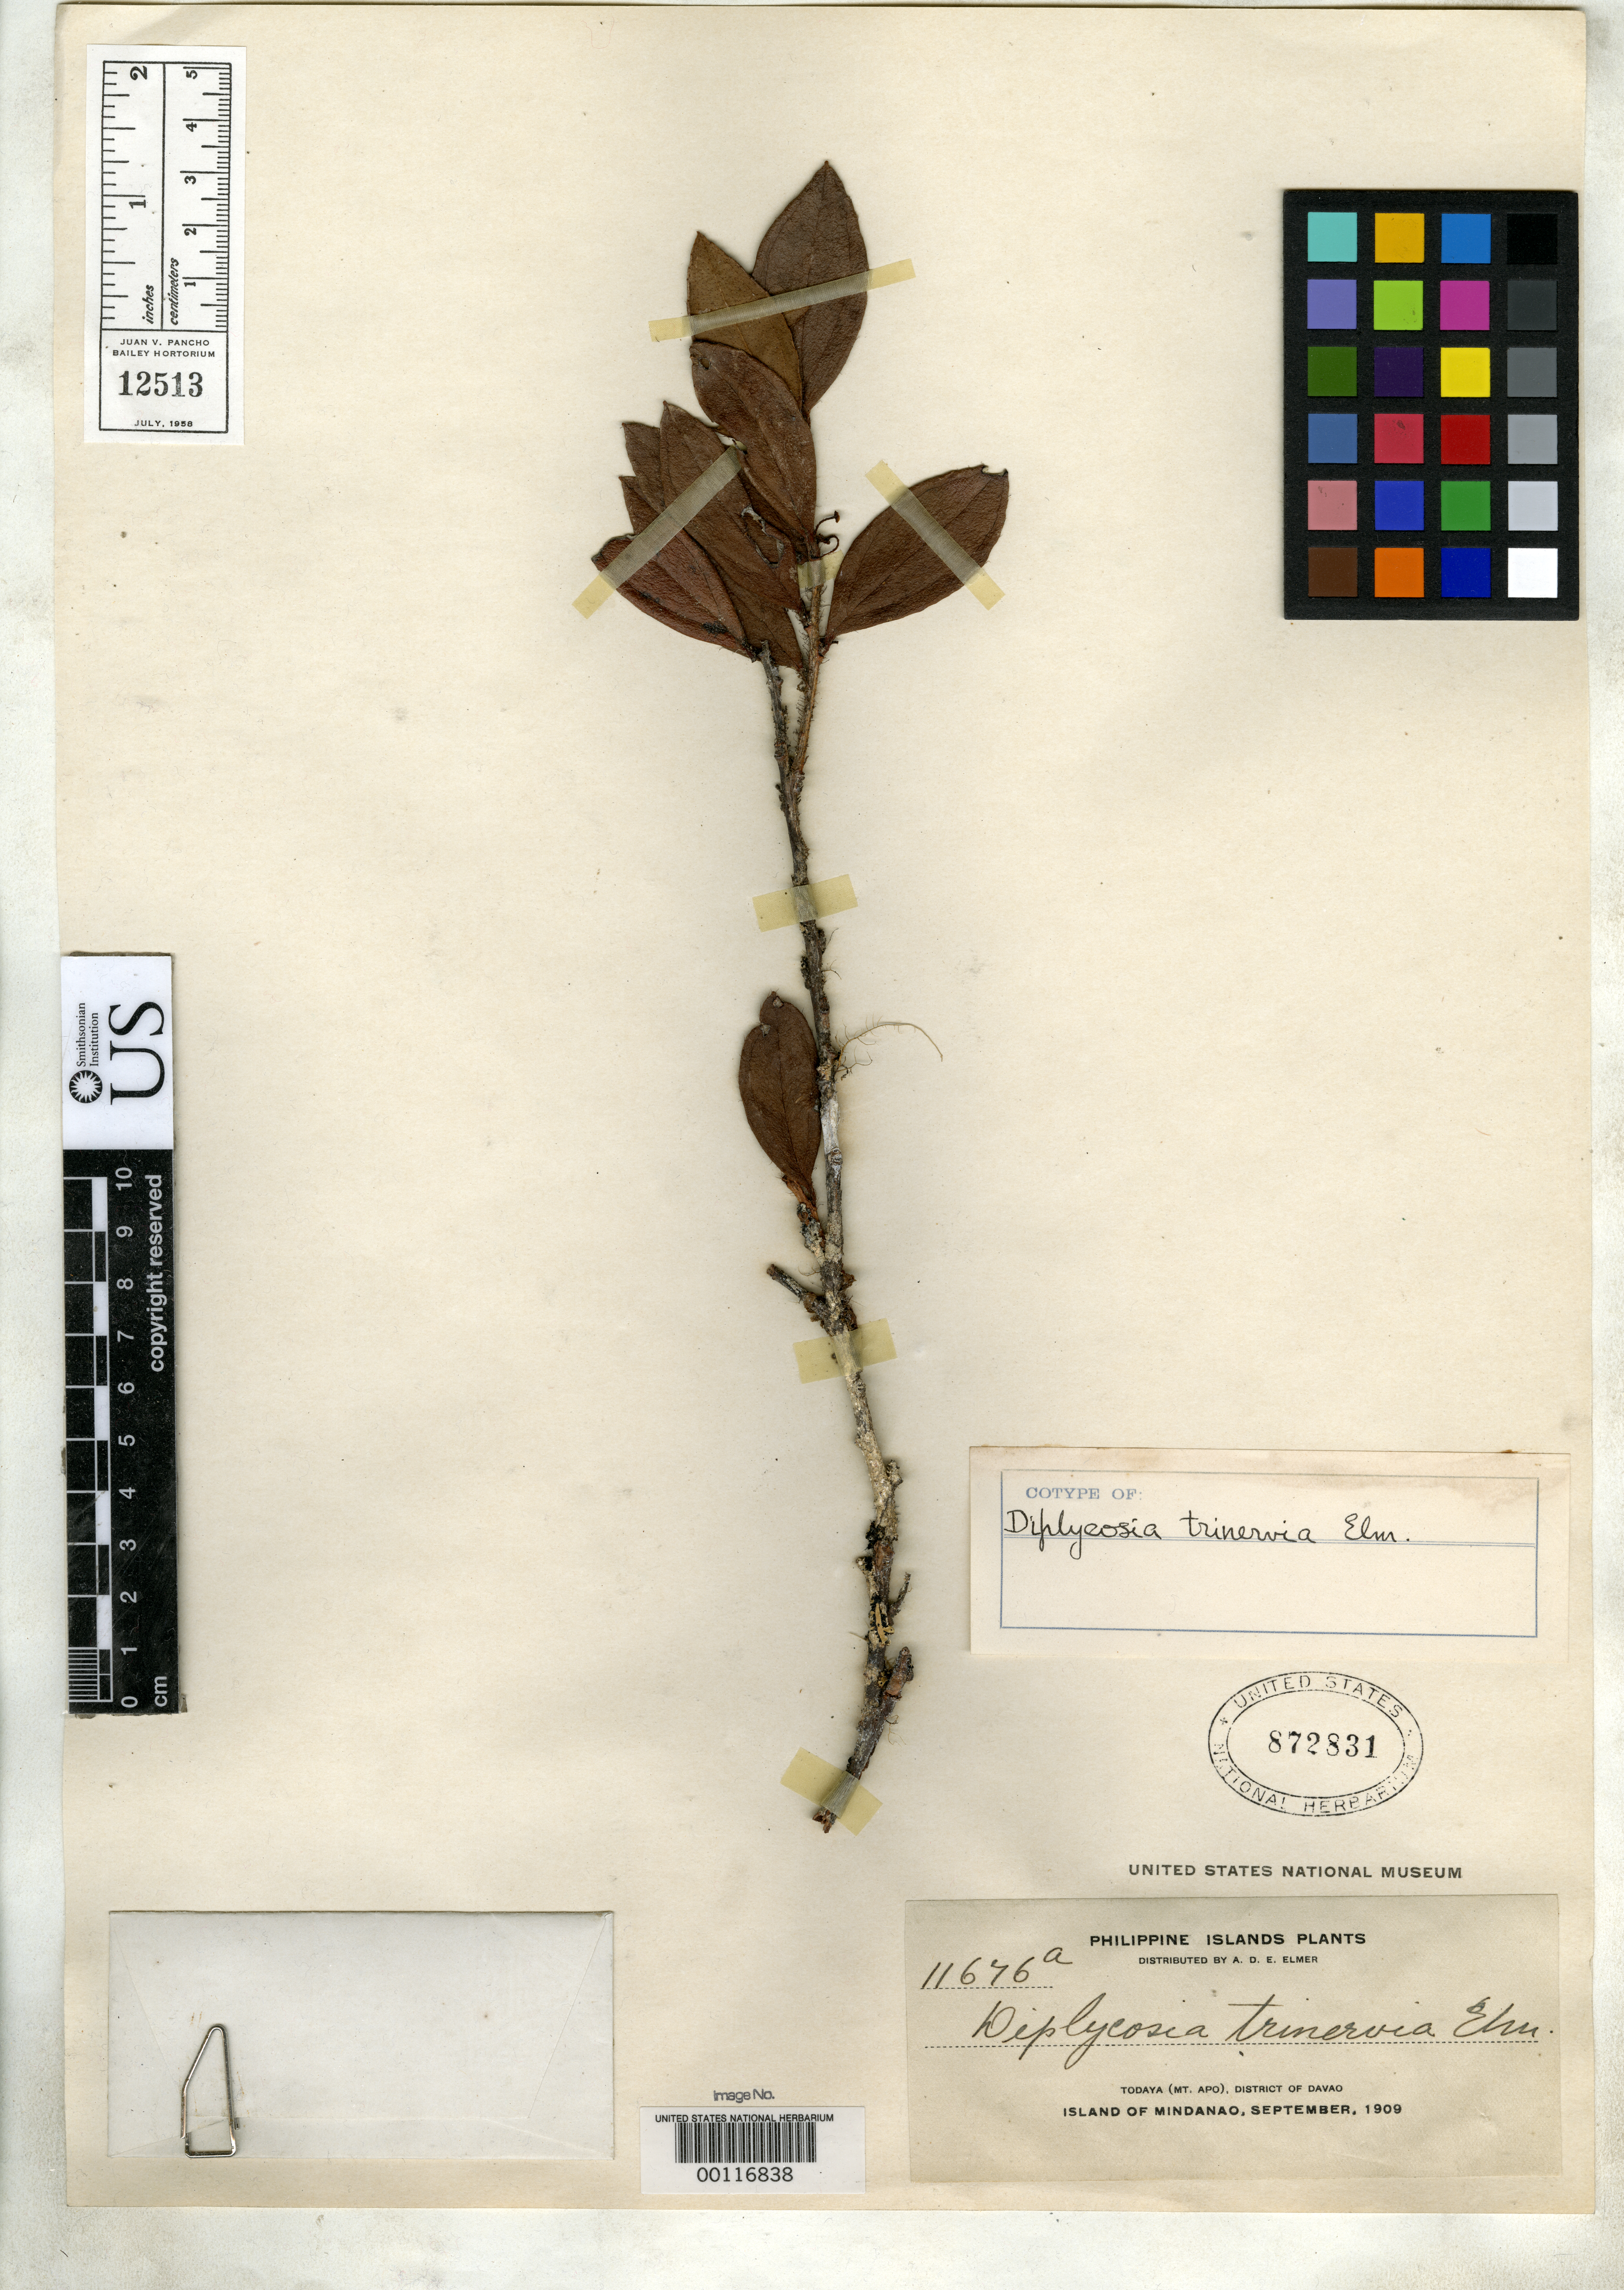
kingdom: Plantae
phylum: Tracheophyta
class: Magnoliopsida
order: Ericales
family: Ericaceae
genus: Diplycosia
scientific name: Diplycosia trinervia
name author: Elmer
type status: Isotype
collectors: A. D. E. Elmer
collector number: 11676 a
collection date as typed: Sep 1909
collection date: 1909-09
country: Philippines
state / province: Davao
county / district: Davao del Sur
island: Mindanao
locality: Todaya (Mt. Apo).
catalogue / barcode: US 872831